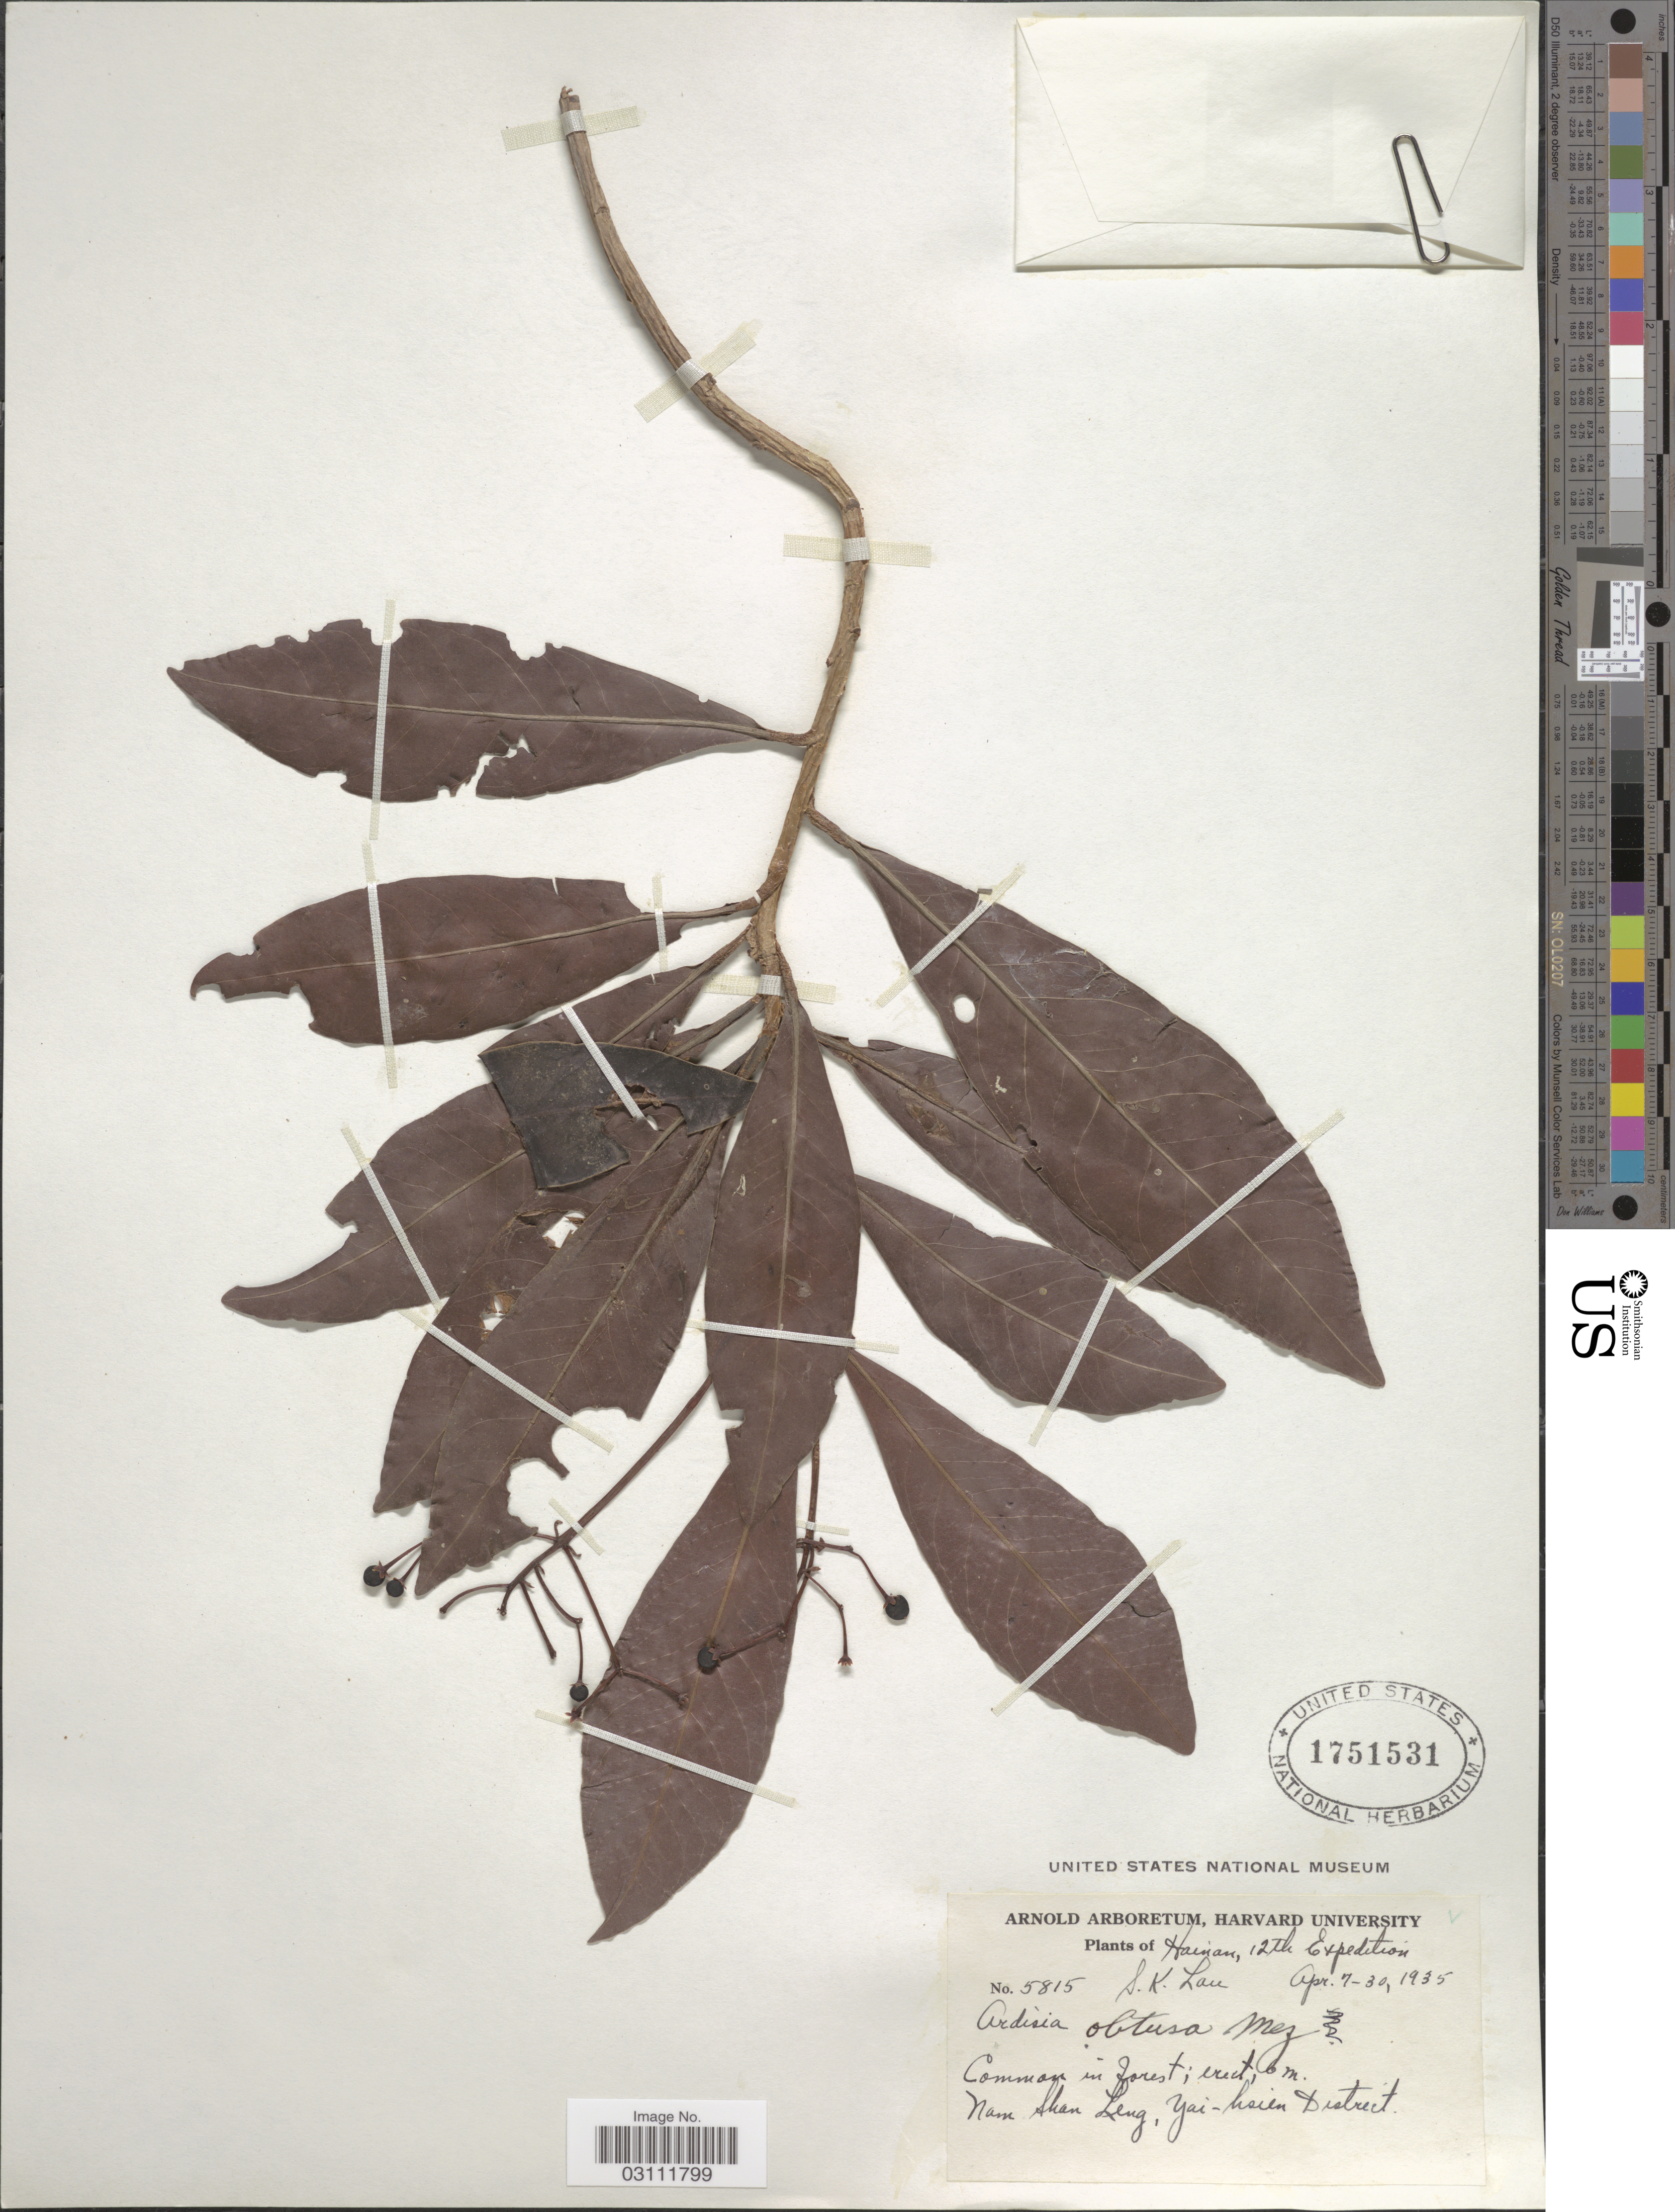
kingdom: Plantae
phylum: Tracheophyta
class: Magnoliopsida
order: Ericales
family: Primulaceae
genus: Ardisia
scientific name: Ardisia obtusa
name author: Mez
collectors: S. K. Lau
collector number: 5815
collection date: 1935-04-07/1935-04-30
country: China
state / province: Hainan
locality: Nam Shan Leng, Yai-hsien District.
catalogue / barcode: US 1751531